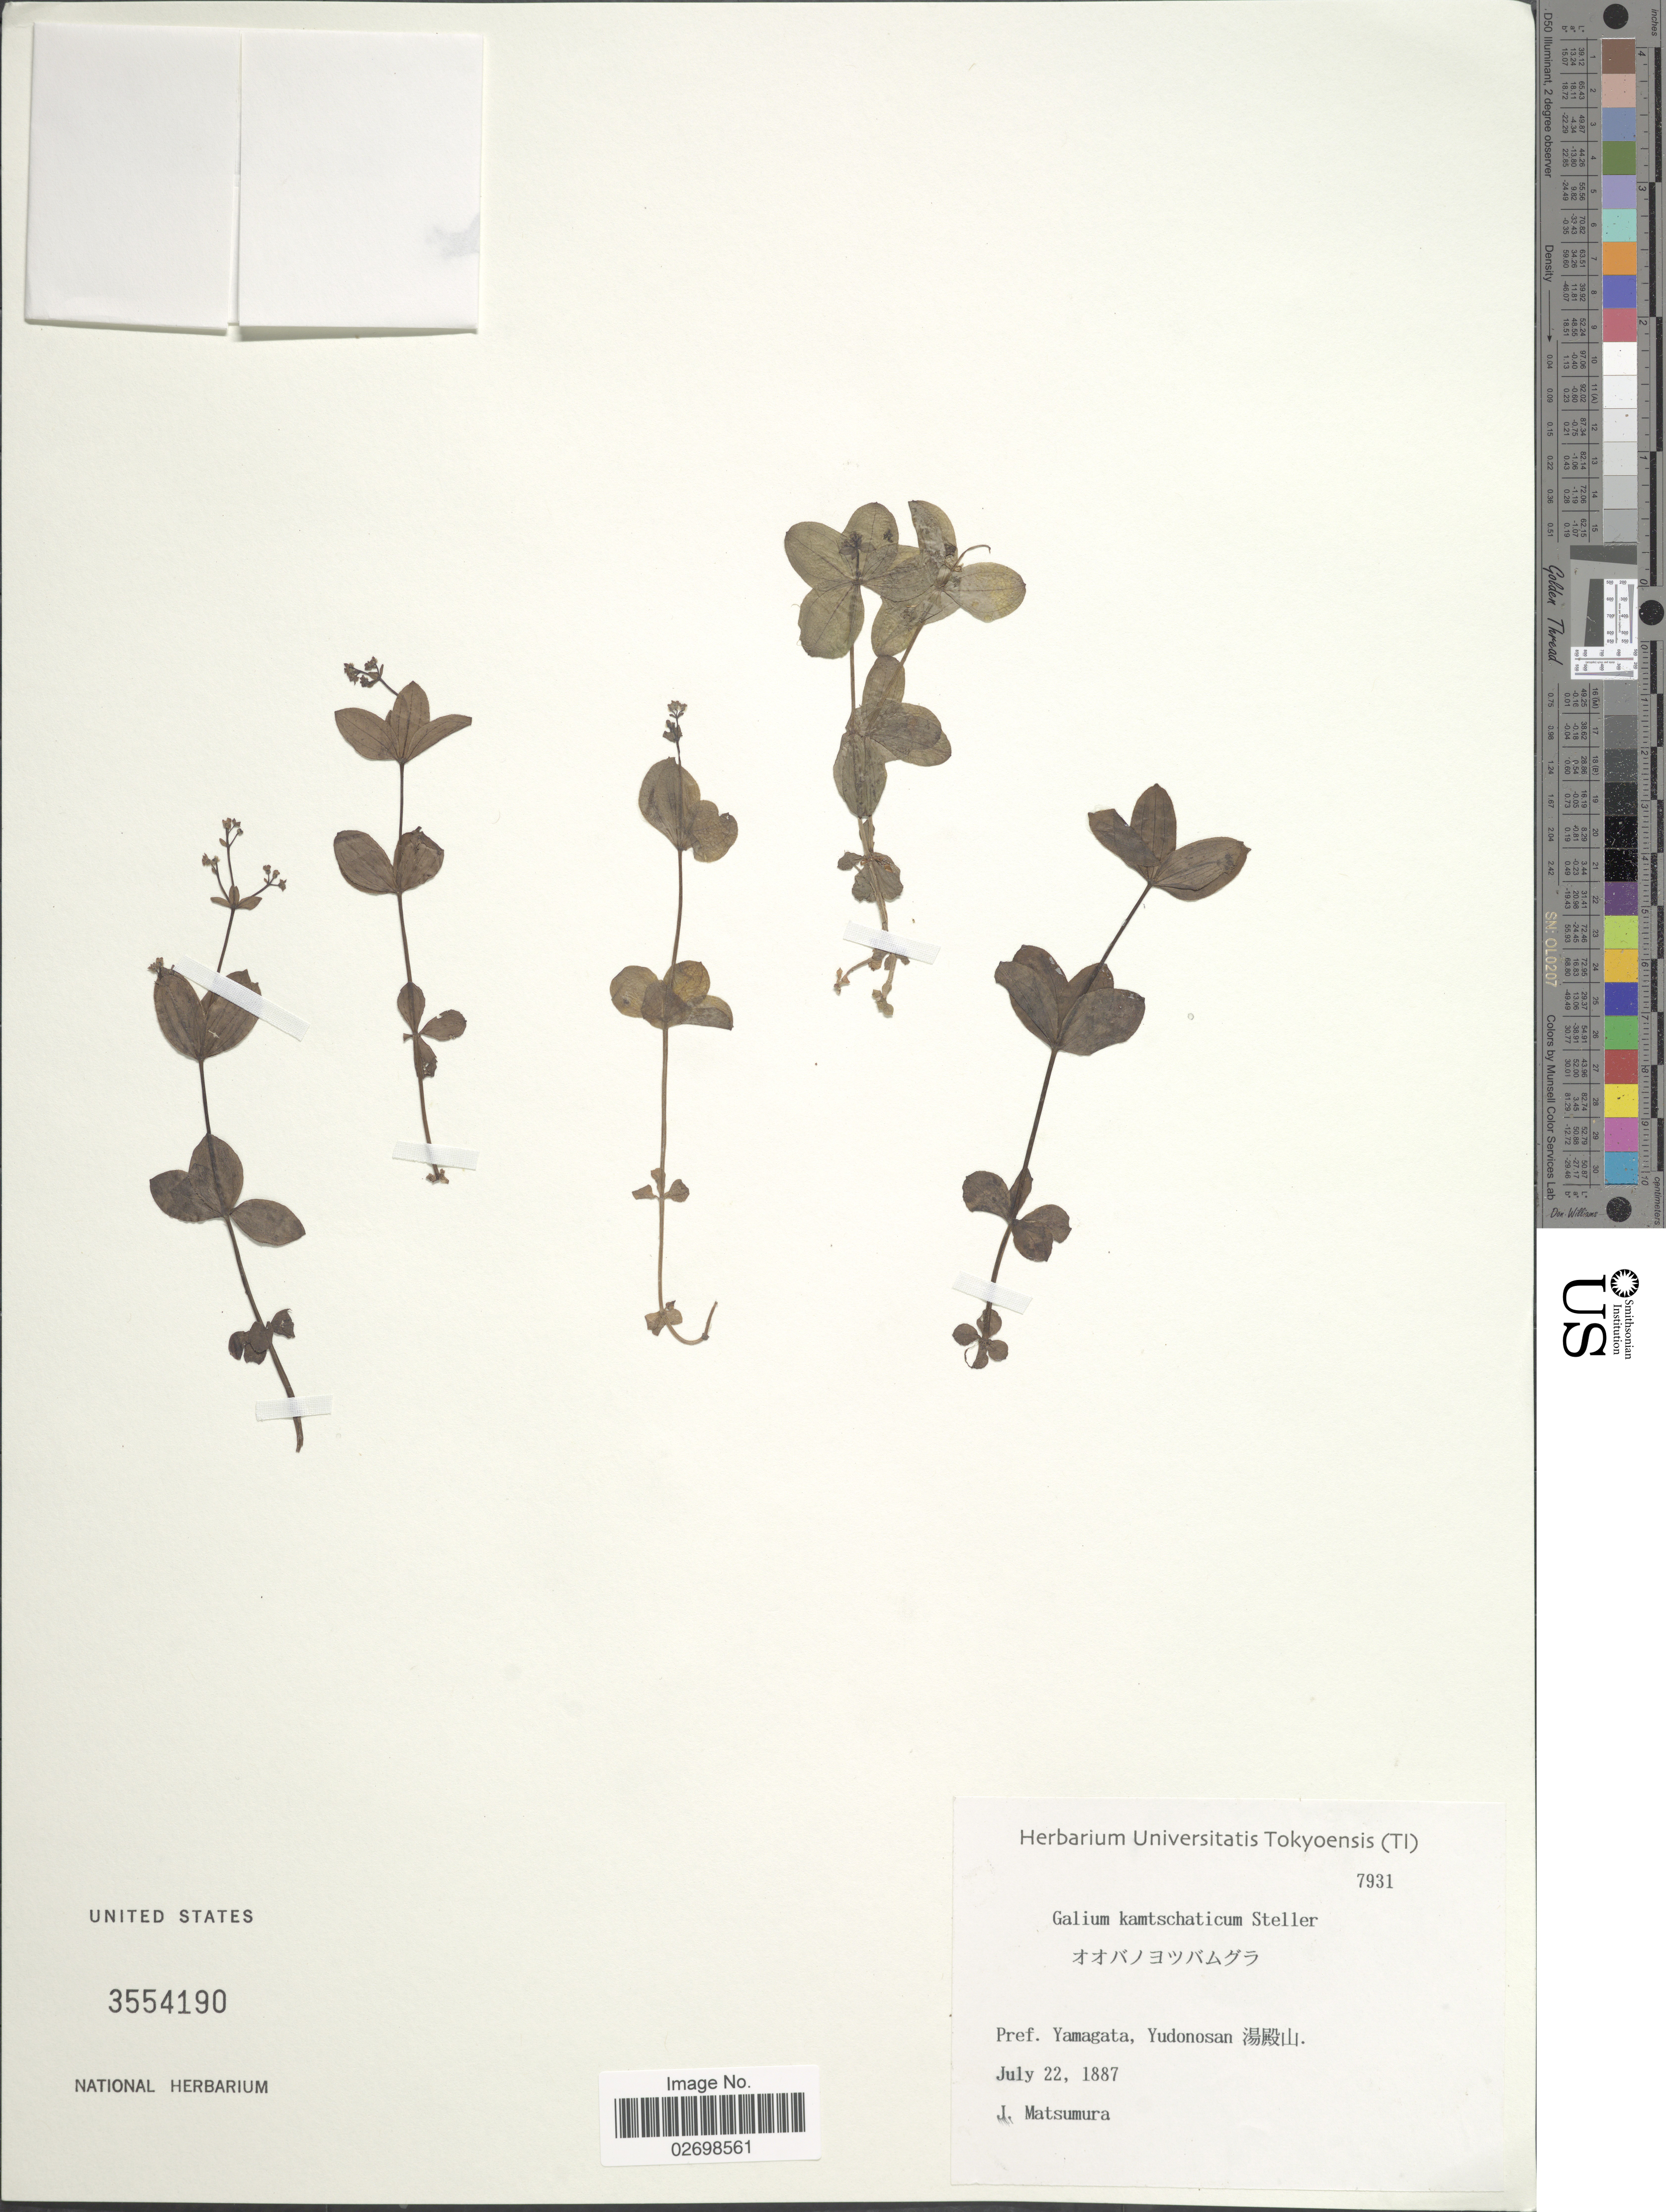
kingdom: Plantae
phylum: Tracheophyta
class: Magnoliopsida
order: Gentianales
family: Rubiaceae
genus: Galium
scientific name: Galium kamtschaticum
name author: Steller ex Schult. & Schult. f.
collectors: J. Matsumura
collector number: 7931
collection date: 1887-07-22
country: Japan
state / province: Yamagata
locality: Yudonosan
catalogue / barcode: US 3554190